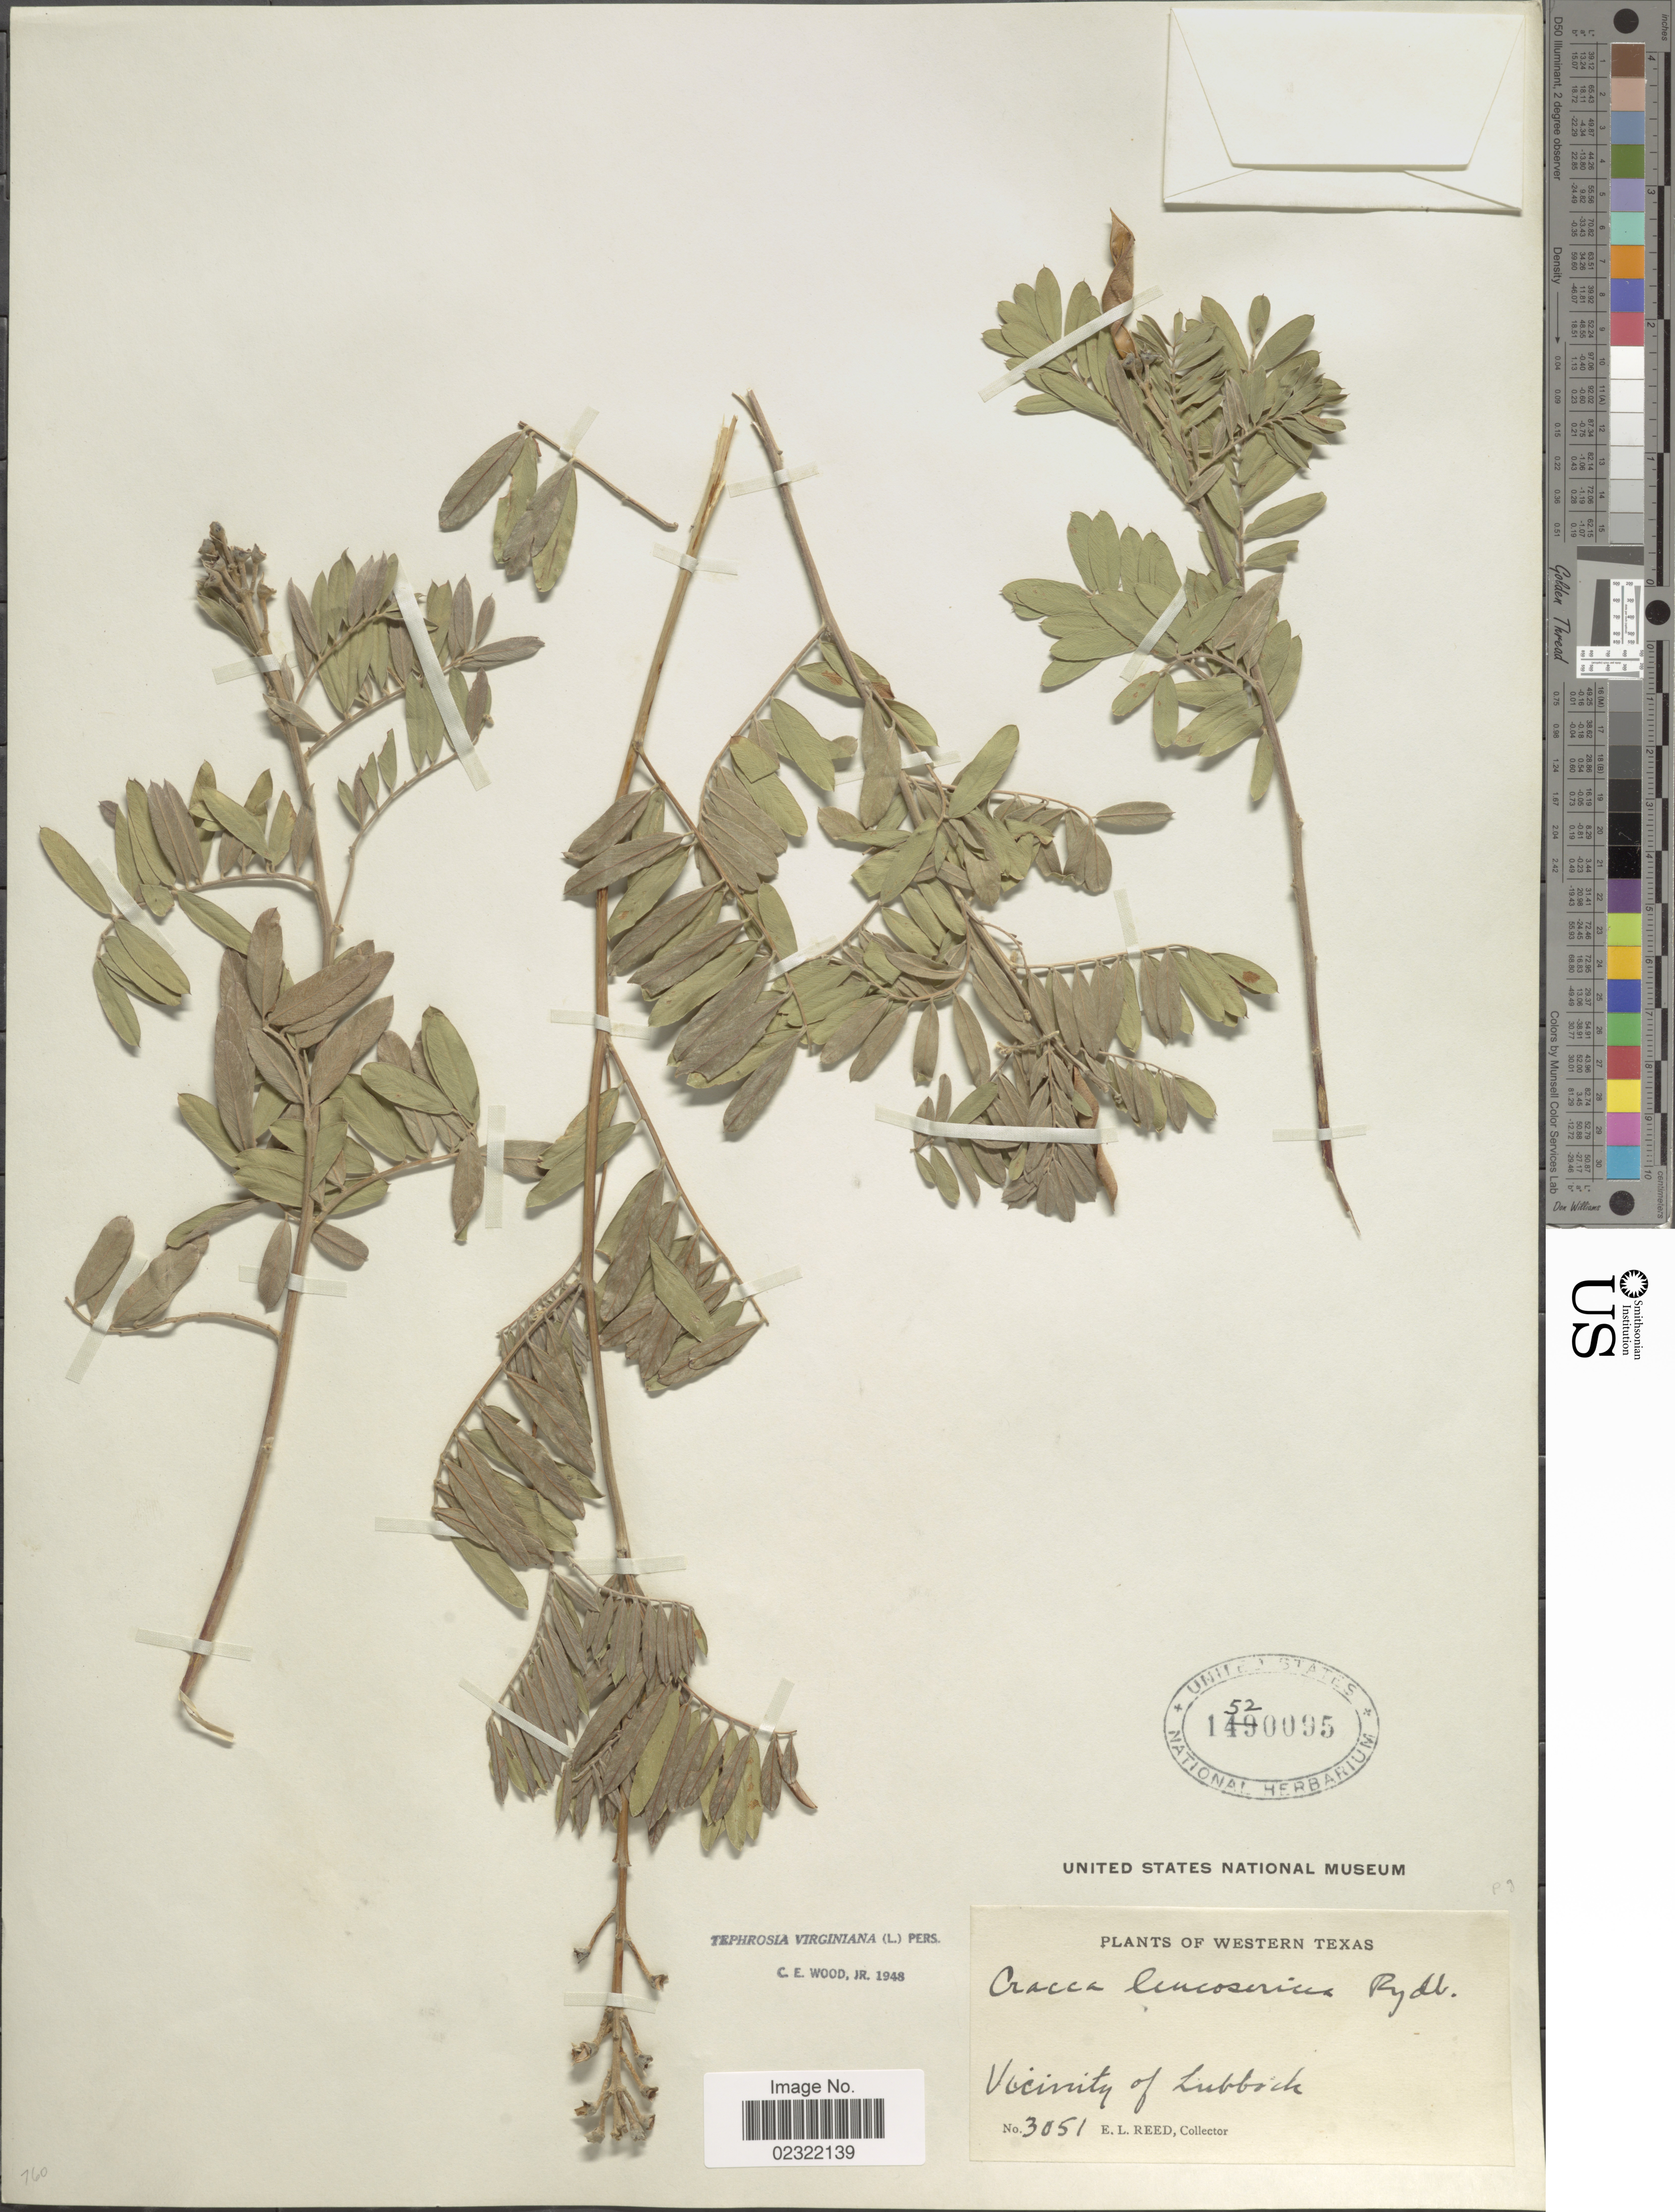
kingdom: Plantae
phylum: Tracheophyta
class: Magnoliopsida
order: Fabales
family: Fabaceae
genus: Tephrosia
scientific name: Tephrosia virginiana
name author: (L.) Pers.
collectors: E. Reed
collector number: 3051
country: United States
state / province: Texas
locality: Western Texas, Vicinity of Lubbock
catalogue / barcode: US 1520095